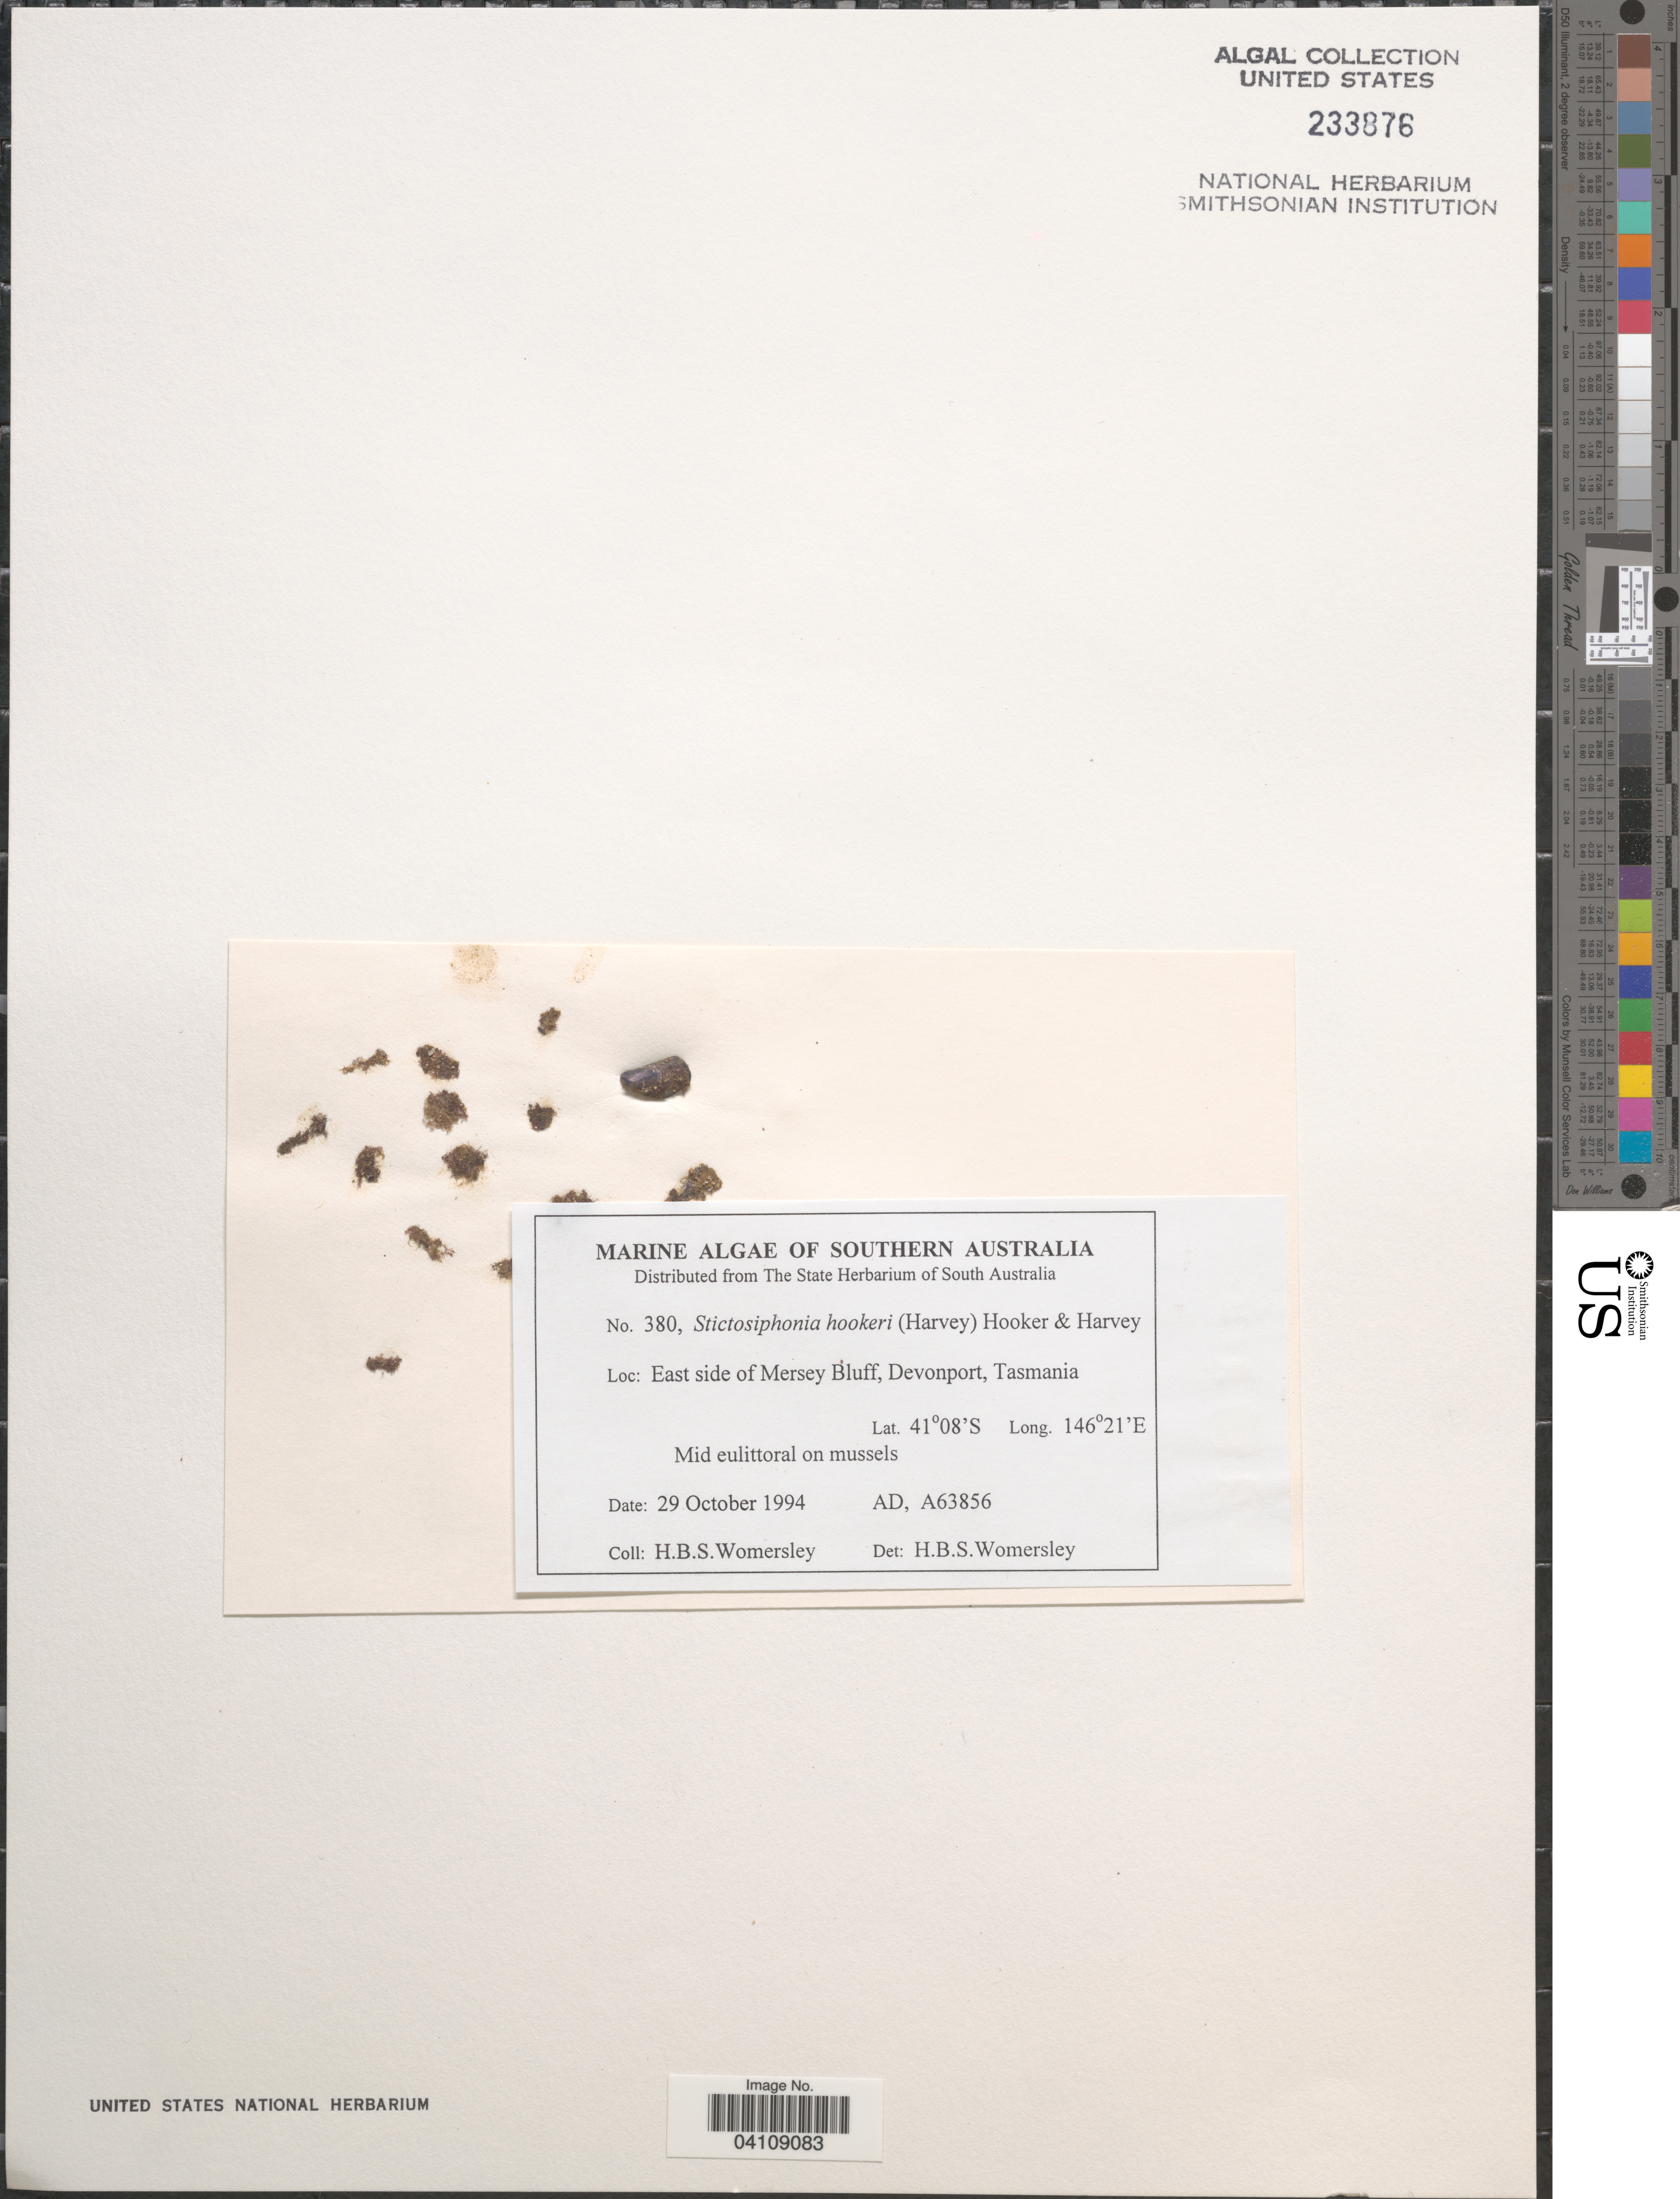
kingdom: Plantae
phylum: Rhodophyta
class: Florideophyceae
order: Ceramiales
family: Rhodomelaceae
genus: Bostrychia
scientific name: Bostrychia intricata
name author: (Bory) Mont.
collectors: H. B. S. Womersley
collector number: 380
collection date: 1994-10-29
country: Australia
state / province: Tasmania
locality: Southern Australia. East side of Mersey Bluff, Devonport.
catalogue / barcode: US 233876